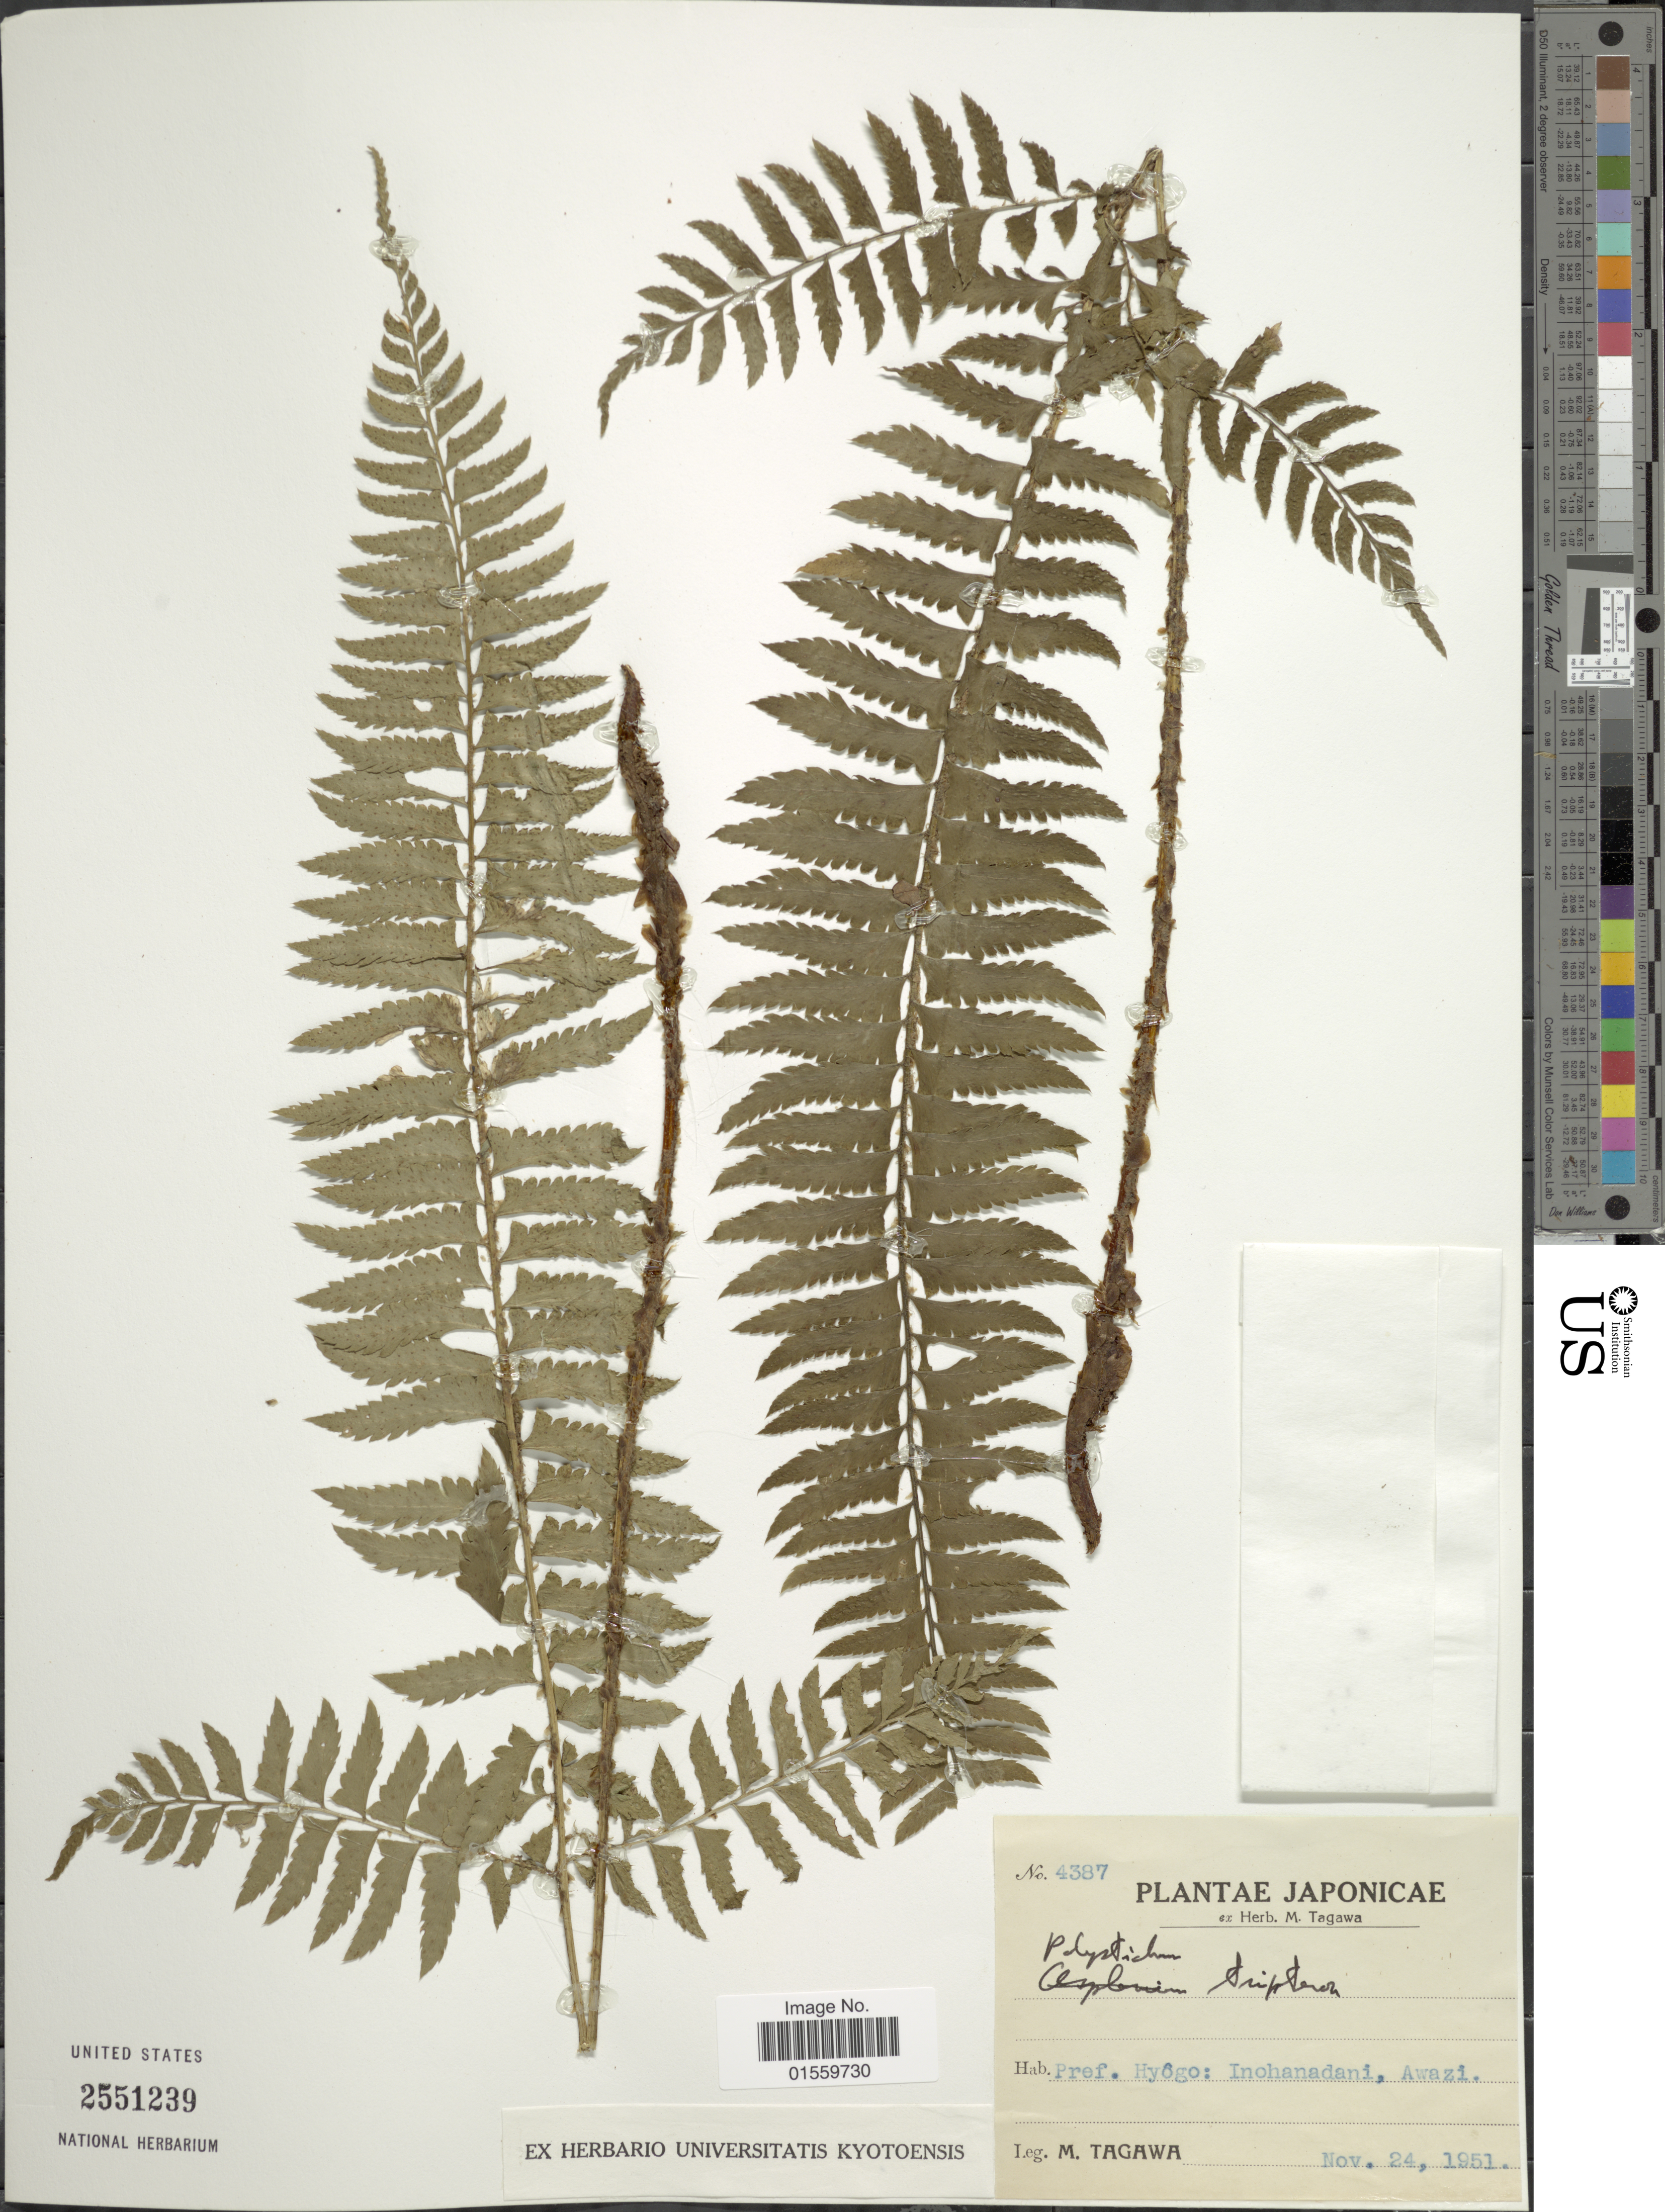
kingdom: Plantae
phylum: Tracheophyta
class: Polypodiopsida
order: Polypodiales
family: Dryopteridaceae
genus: Polystichum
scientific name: Polystichum tripteron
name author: (Kunze) C. Presl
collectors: M. Tagawa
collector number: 4387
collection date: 1951-11-24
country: Japan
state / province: Hyogo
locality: Japonicae, Pref. Hyogo: Inohanadani, Awazi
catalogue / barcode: US 2551239